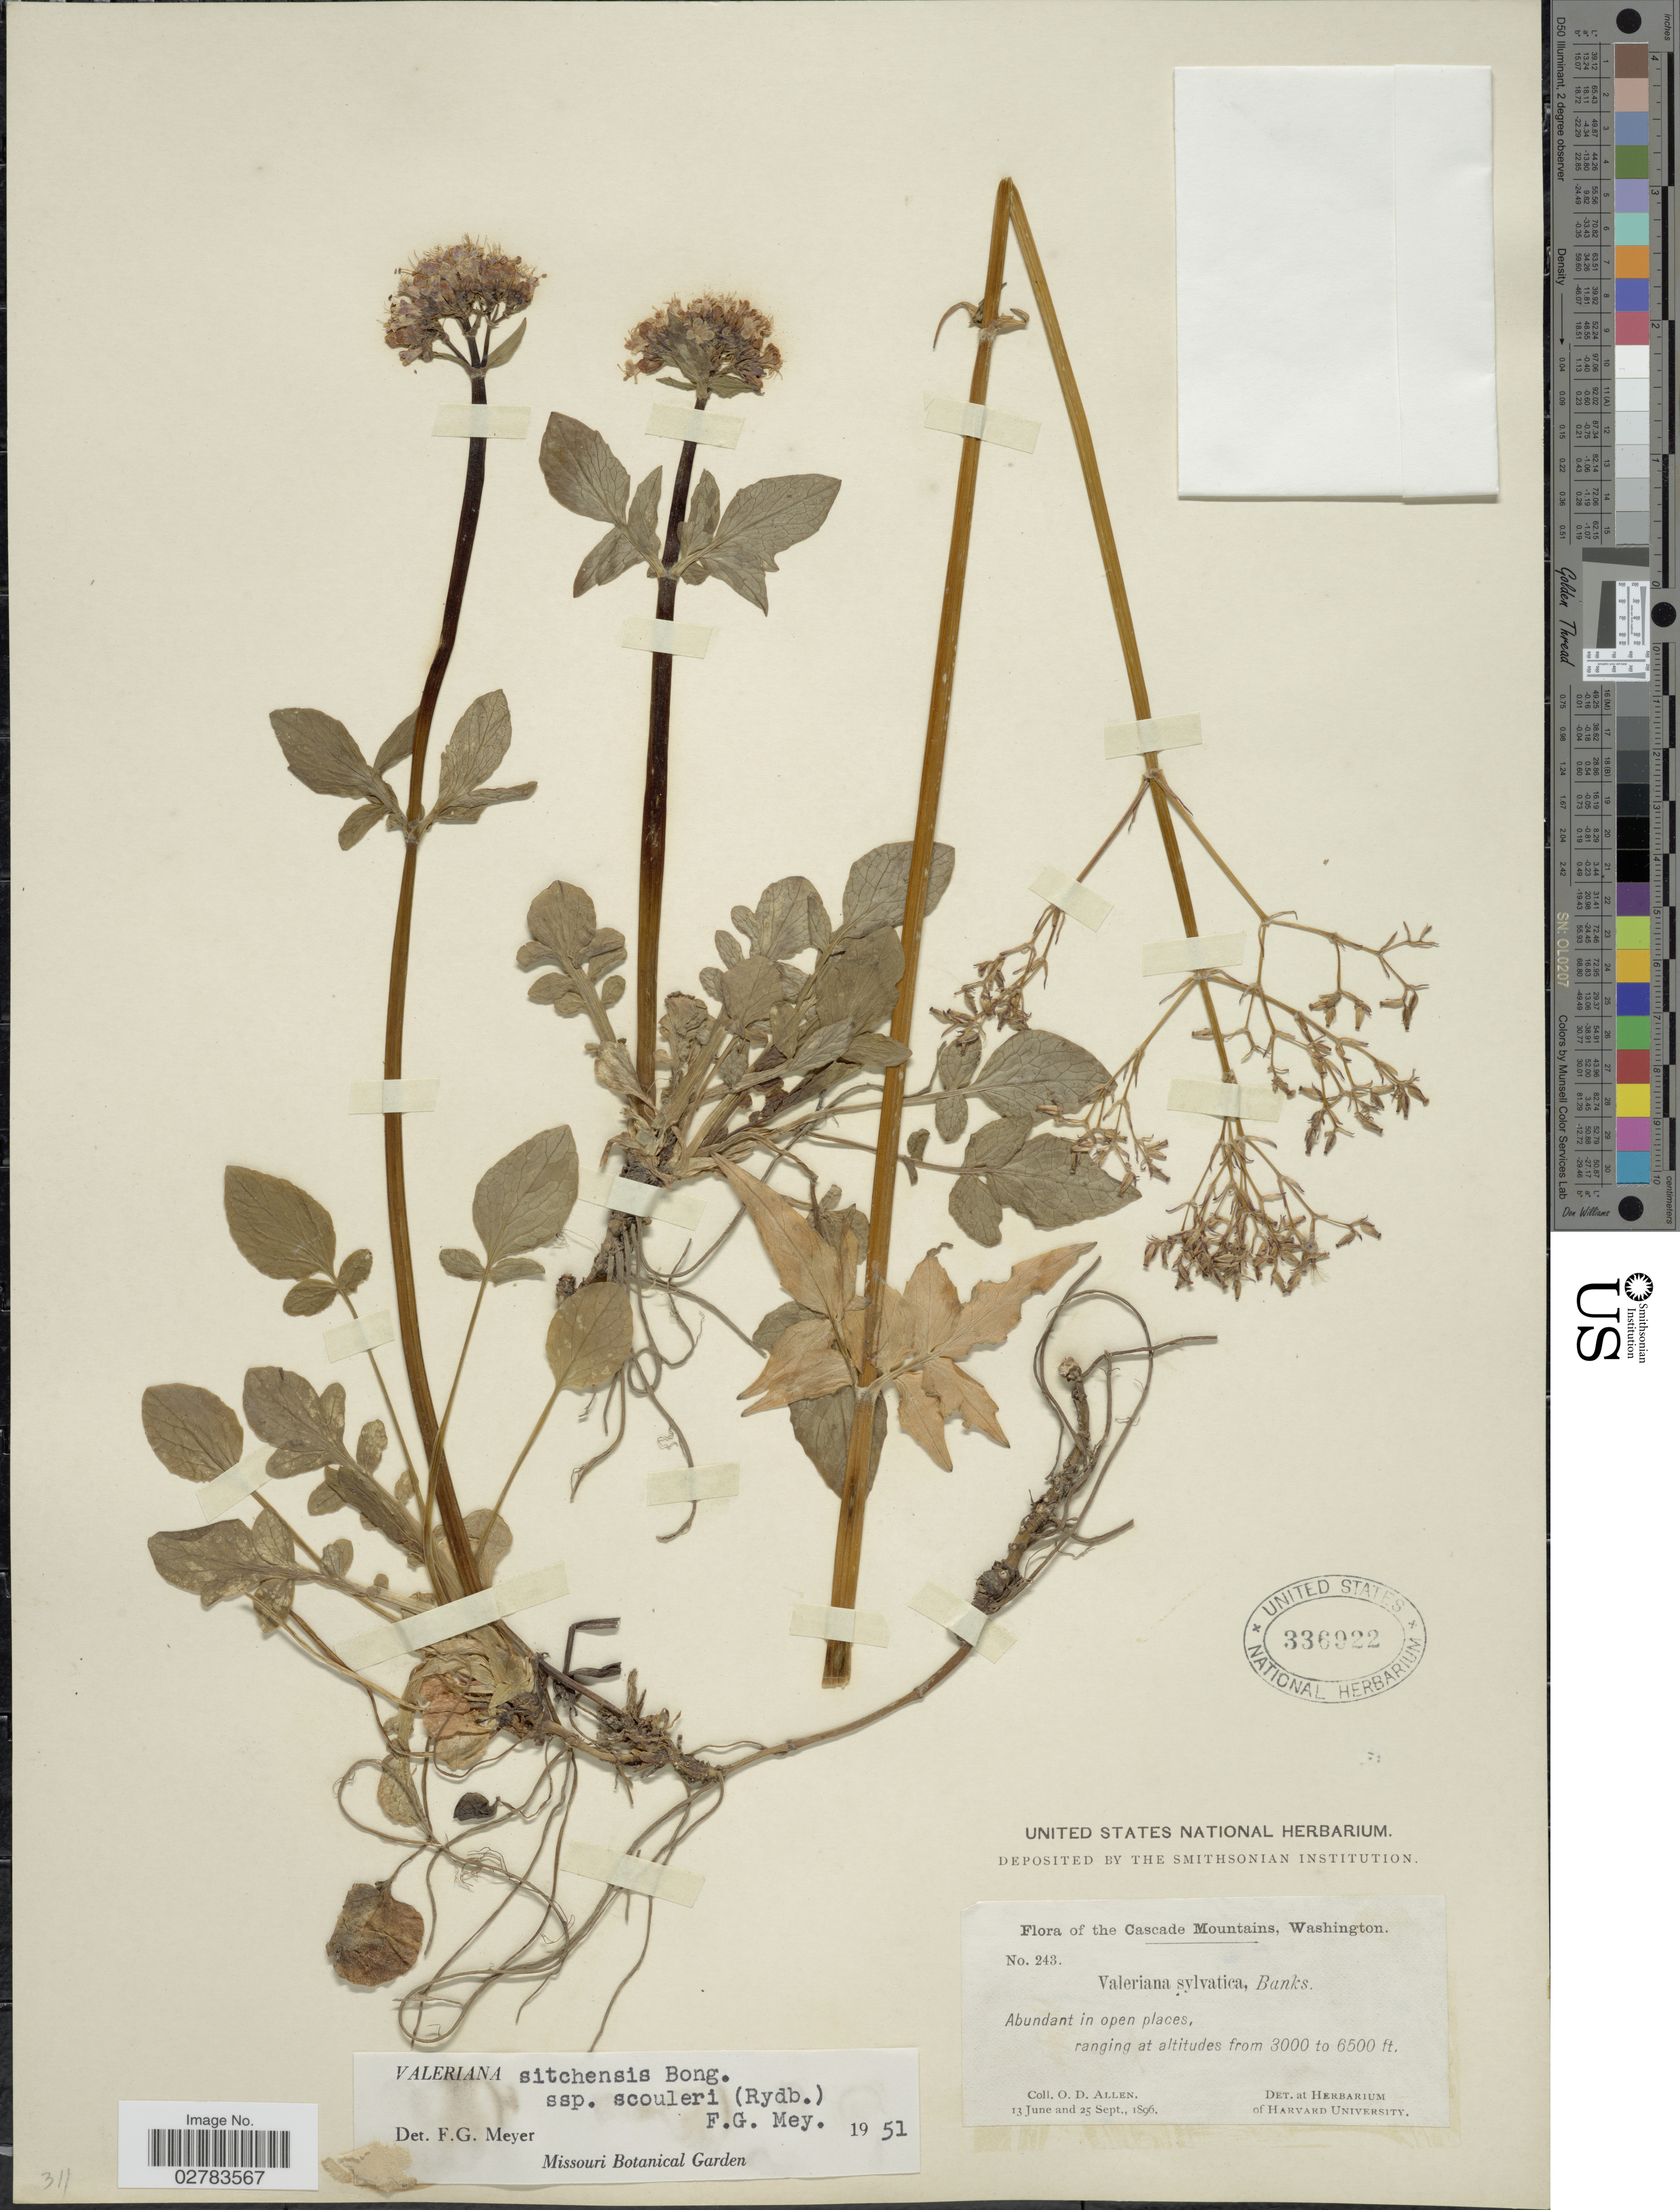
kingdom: Plantae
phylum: Tracheophyta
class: Magnoliopsida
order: Dipsacales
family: Caprifoliaceae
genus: Valeriana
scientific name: Valeriana sitchensis subsp. scouleri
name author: (Rydb.) F.G. Mey.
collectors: O. D. Allen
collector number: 243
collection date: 1896-06-13/1896-09-25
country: United States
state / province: Washington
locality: The Cascade Mountains.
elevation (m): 914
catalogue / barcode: US 336922